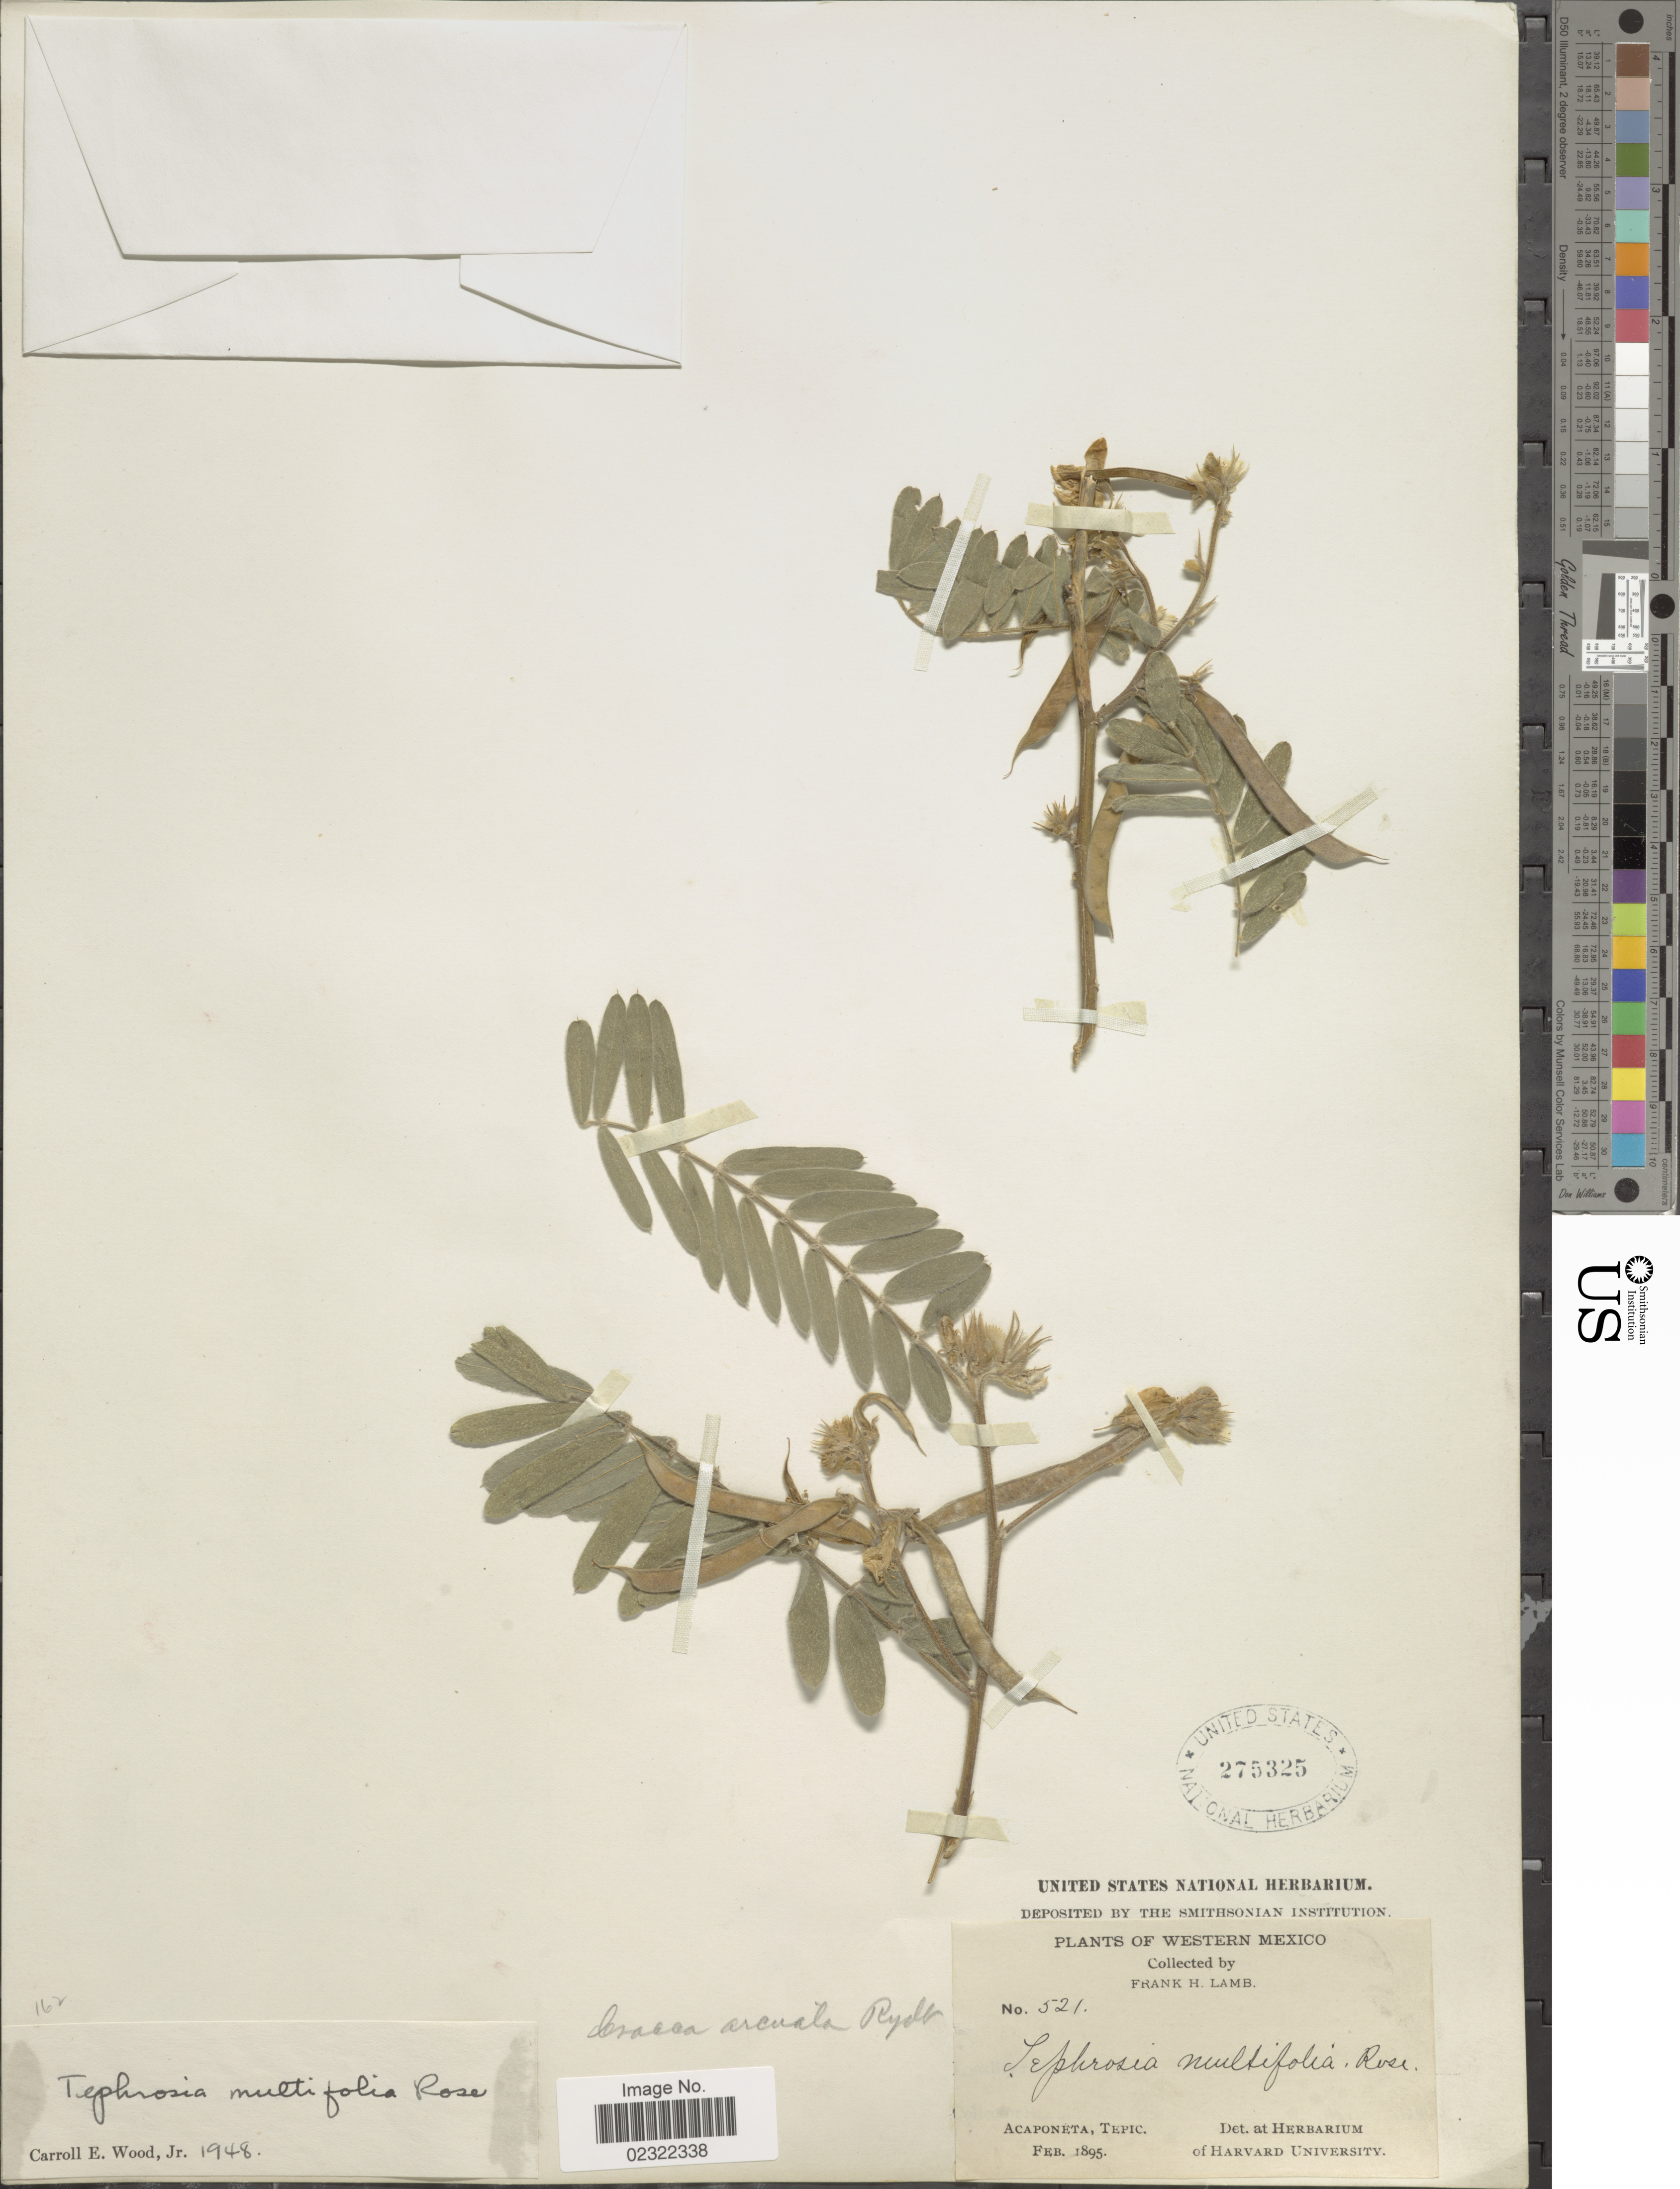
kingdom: Plantae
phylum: Tracheophyta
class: Magnoliopsida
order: Fabales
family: Fabaceae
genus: Tephrosia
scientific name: Tephrosia multifolia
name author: Rose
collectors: F. H. Lamb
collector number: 521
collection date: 1895-02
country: Mexico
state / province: Nayarit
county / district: Acaponeta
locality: Acaponeta, Tepic Territory [now Nayarit].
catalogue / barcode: US 275325